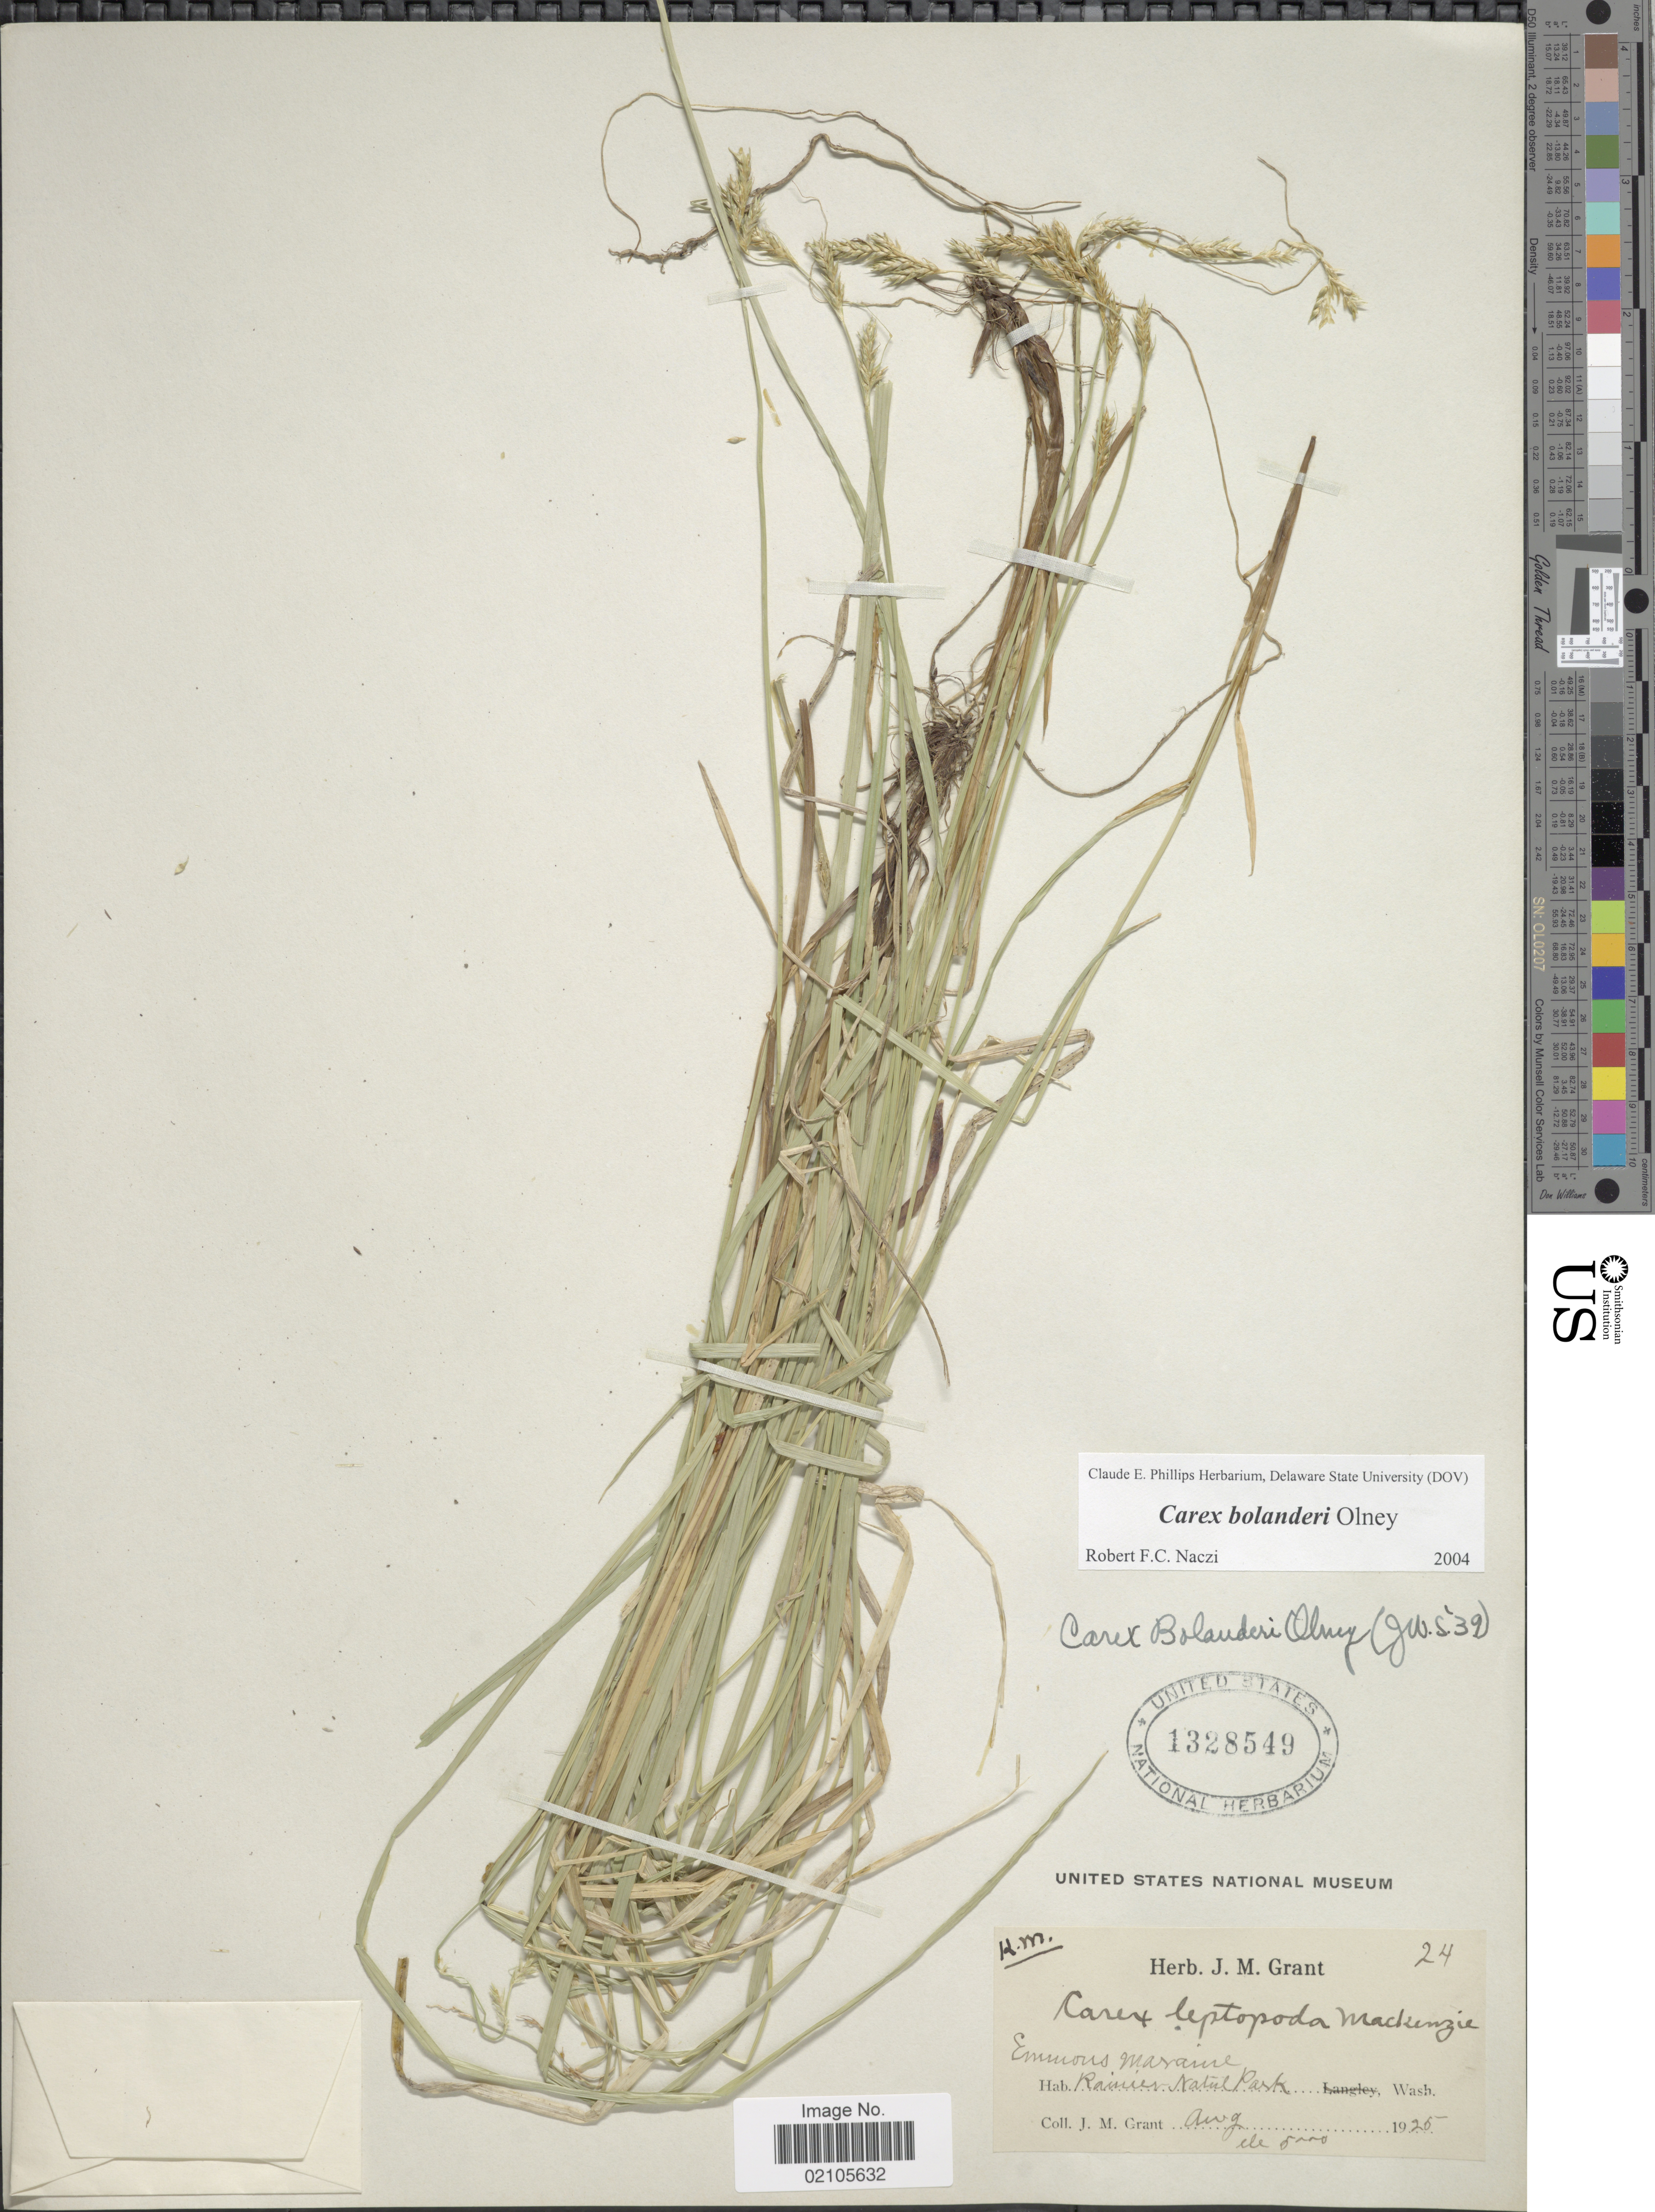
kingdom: Plantae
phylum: Tracheophyta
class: Liliopsida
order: Poales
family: Cyperaceae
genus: Carex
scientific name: Carex bolanderi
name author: Olney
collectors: J. M. Grant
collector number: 24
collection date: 1925-08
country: United States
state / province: Washington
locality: Rainier Natural Park, Wash. Emmons Masraine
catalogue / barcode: US 1328549